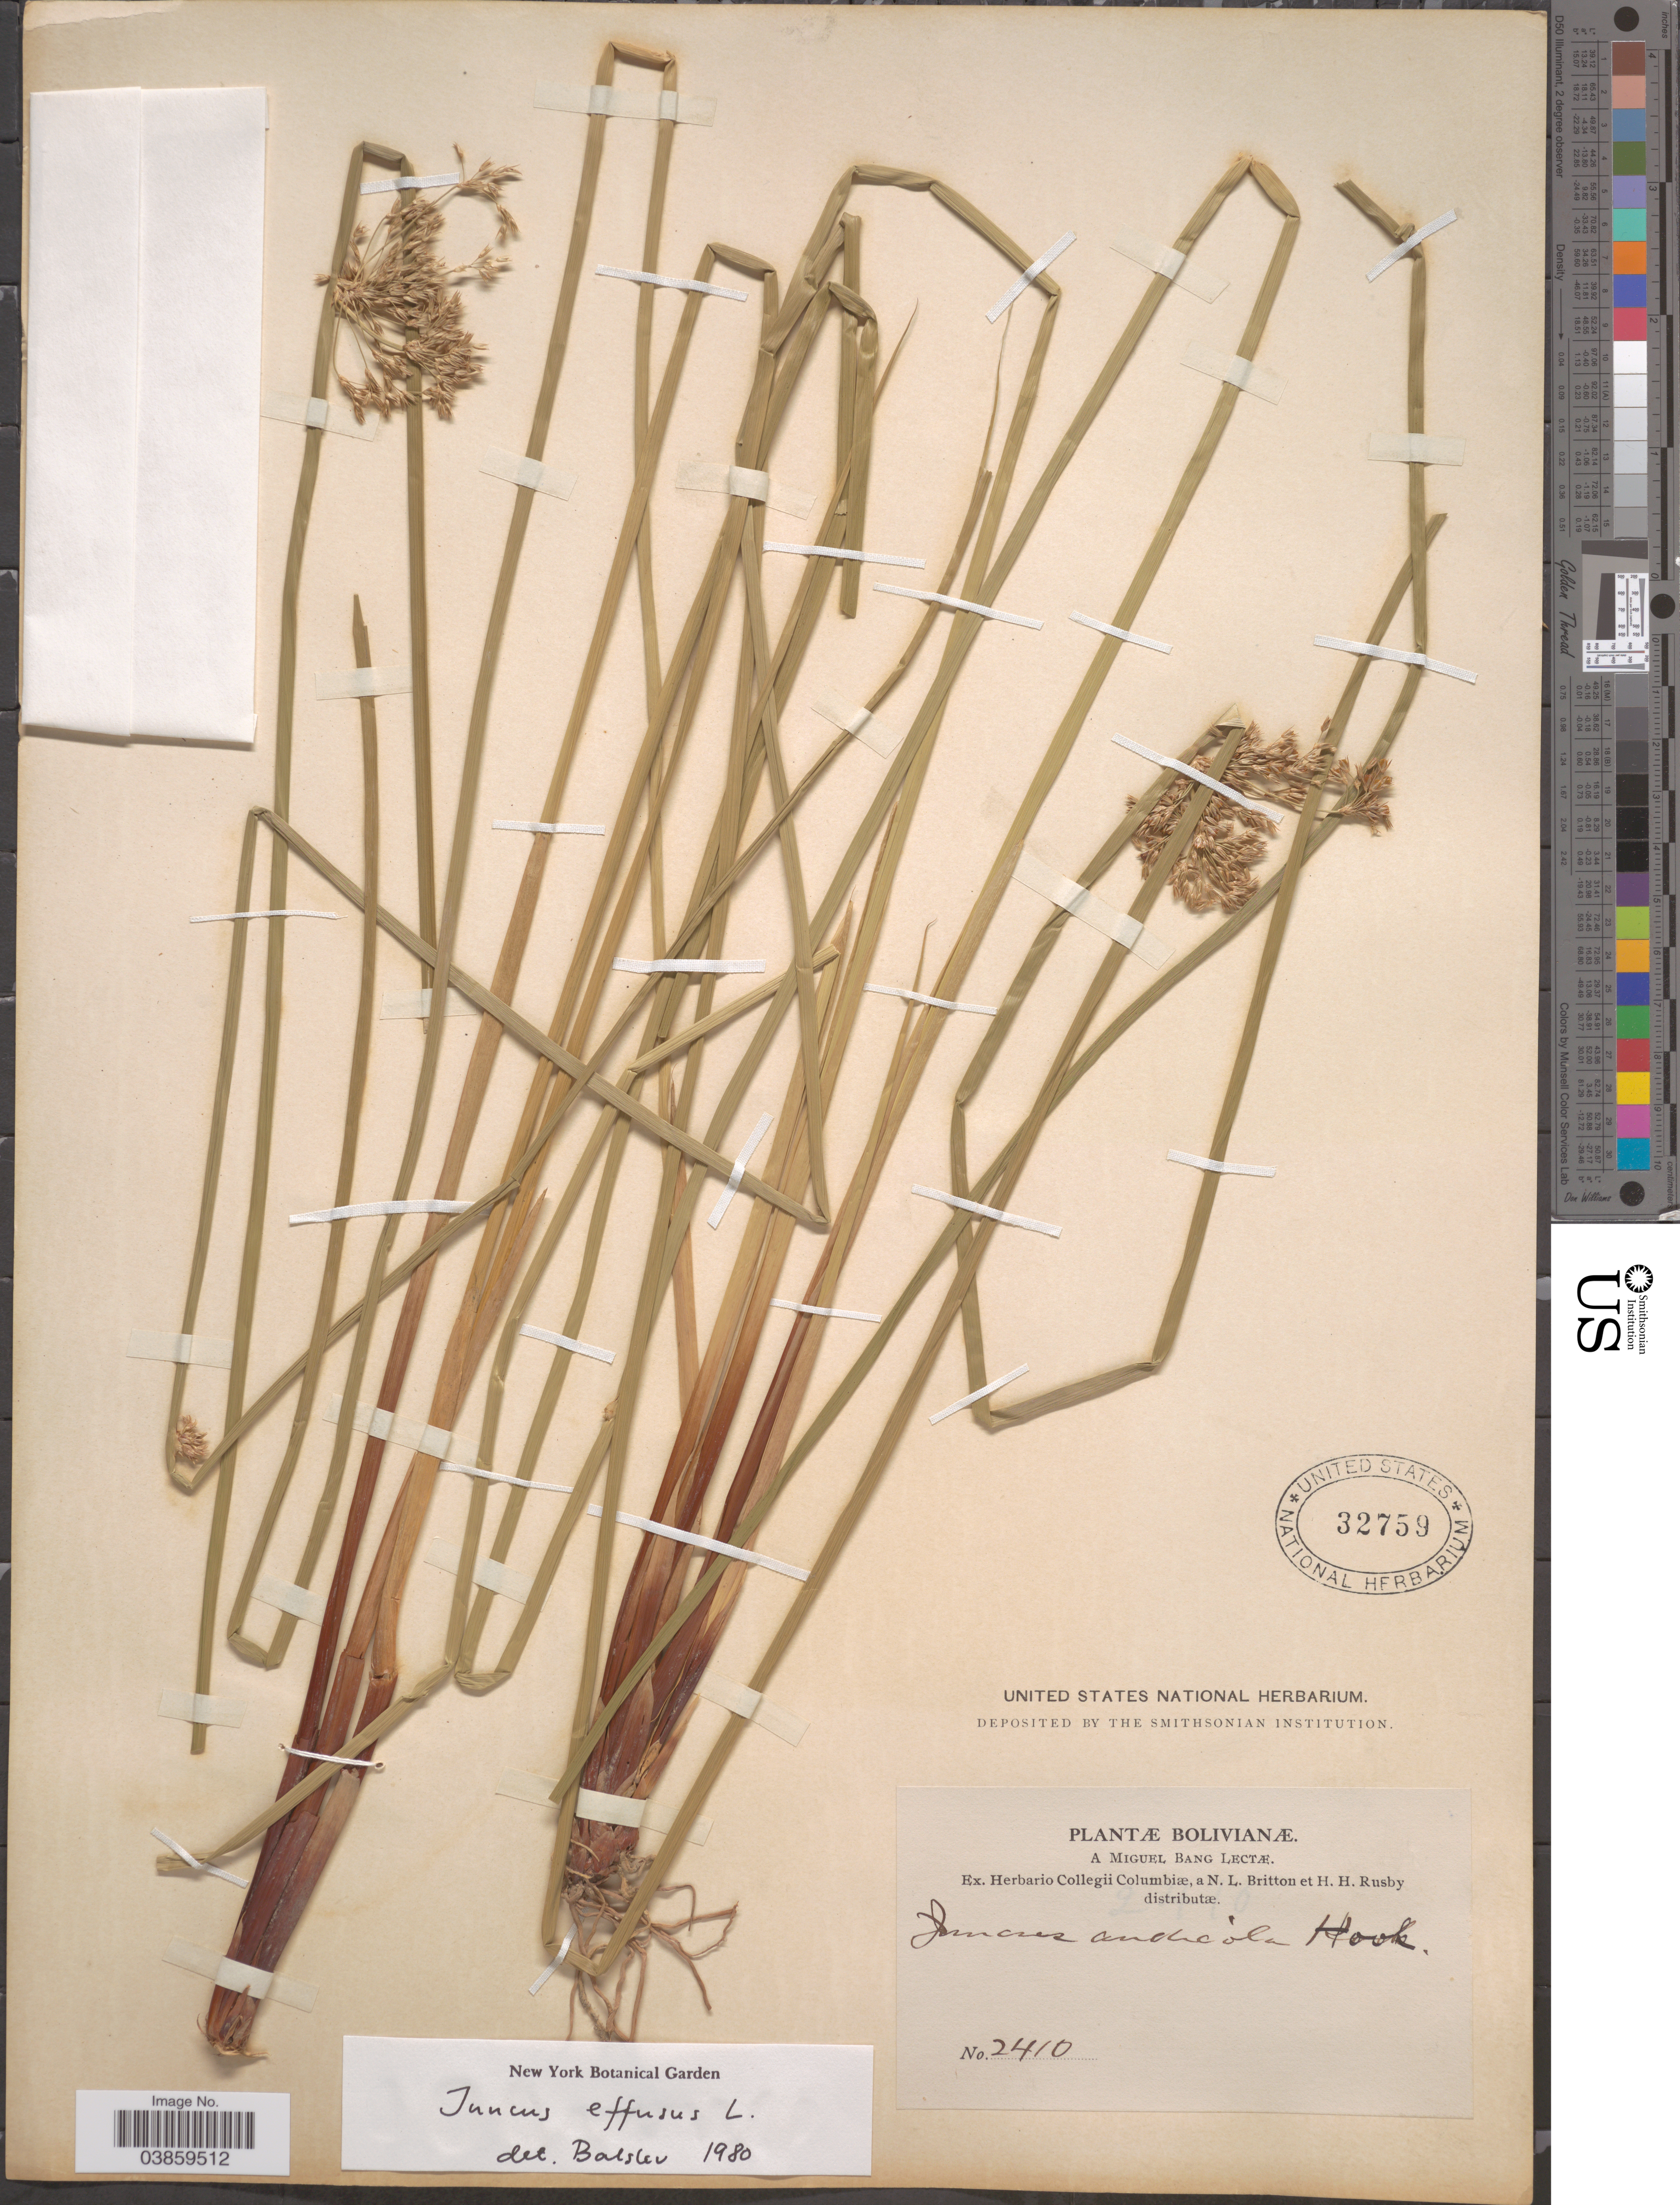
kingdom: Plantae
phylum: Tracheophyta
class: Liliopsida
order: Poales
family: Juncaceae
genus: Juncus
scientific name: Juncus effusus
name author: L.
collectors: M. Bang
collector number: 2410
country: Bolivia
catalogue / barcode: US 32759